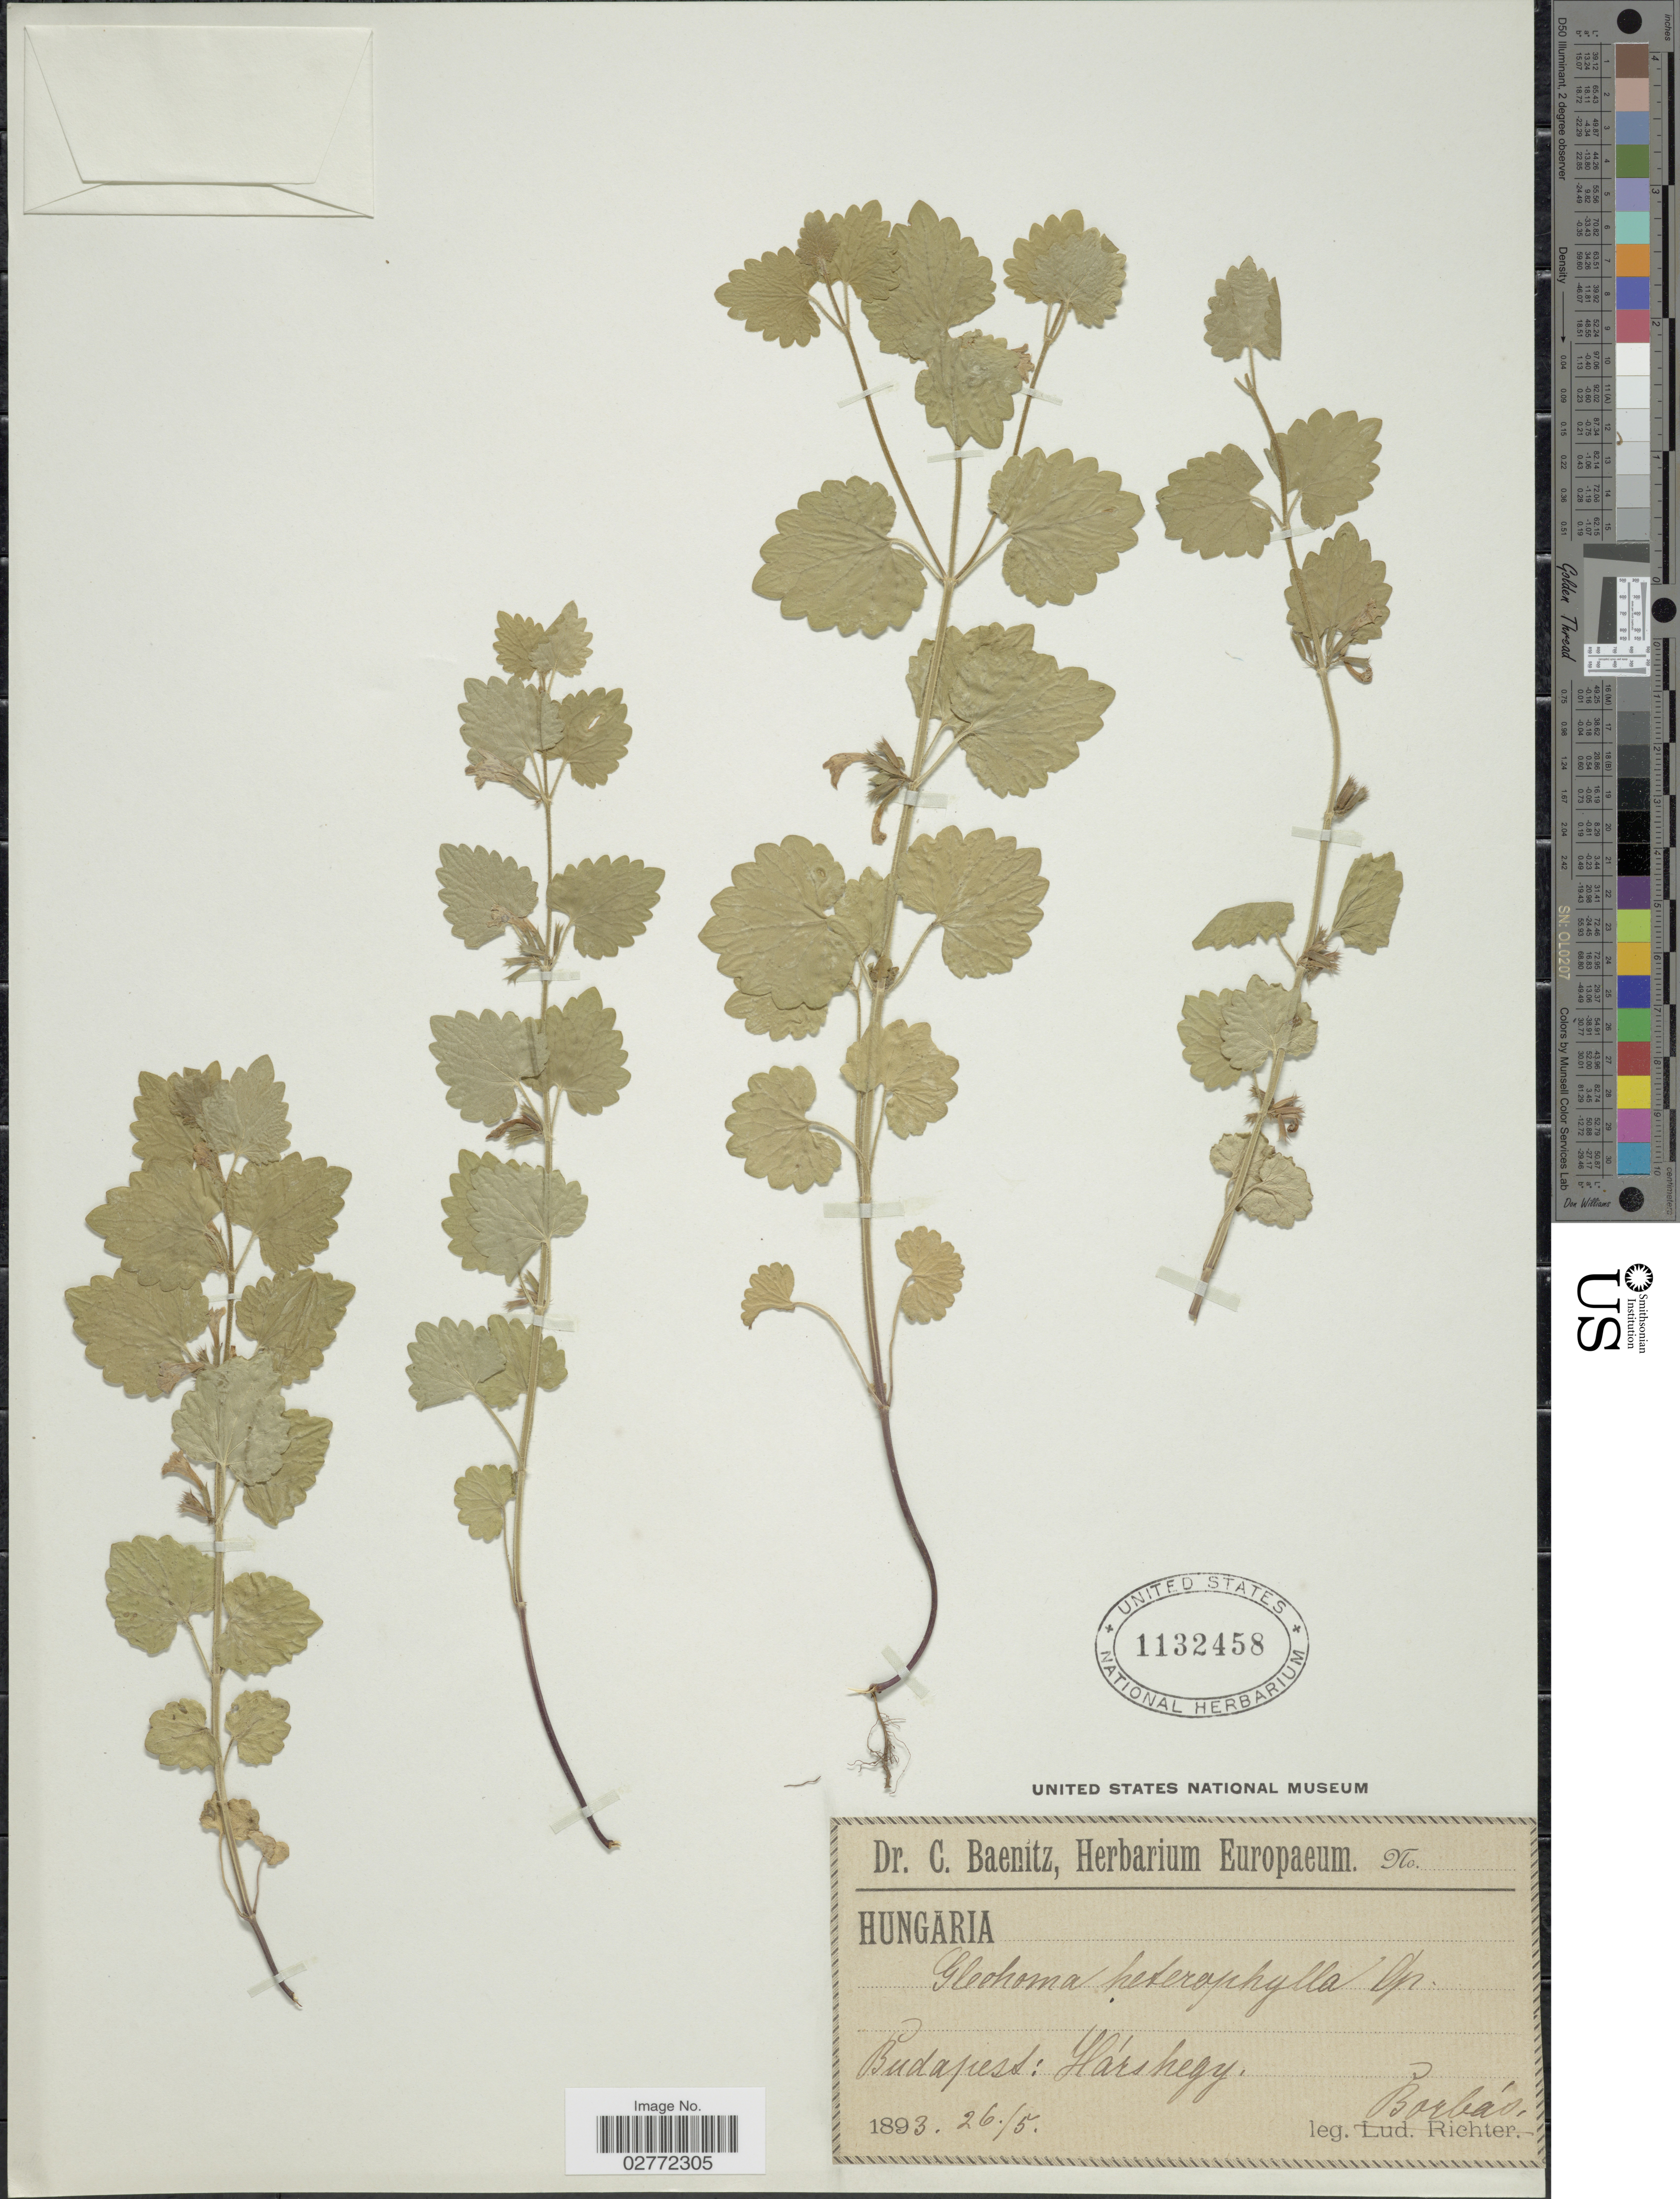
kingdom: Plantae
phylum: Tracheophyta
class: Magnoliopsida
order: Lamiales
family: Lamiaceae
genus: Glechoma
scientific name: Glechoma heterophylla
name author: Opiz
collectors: V. von Borbás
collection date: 1893-05-26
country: Hungary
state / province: Budapest, Capital District of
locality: Hárshegy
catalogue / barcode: US 1132458